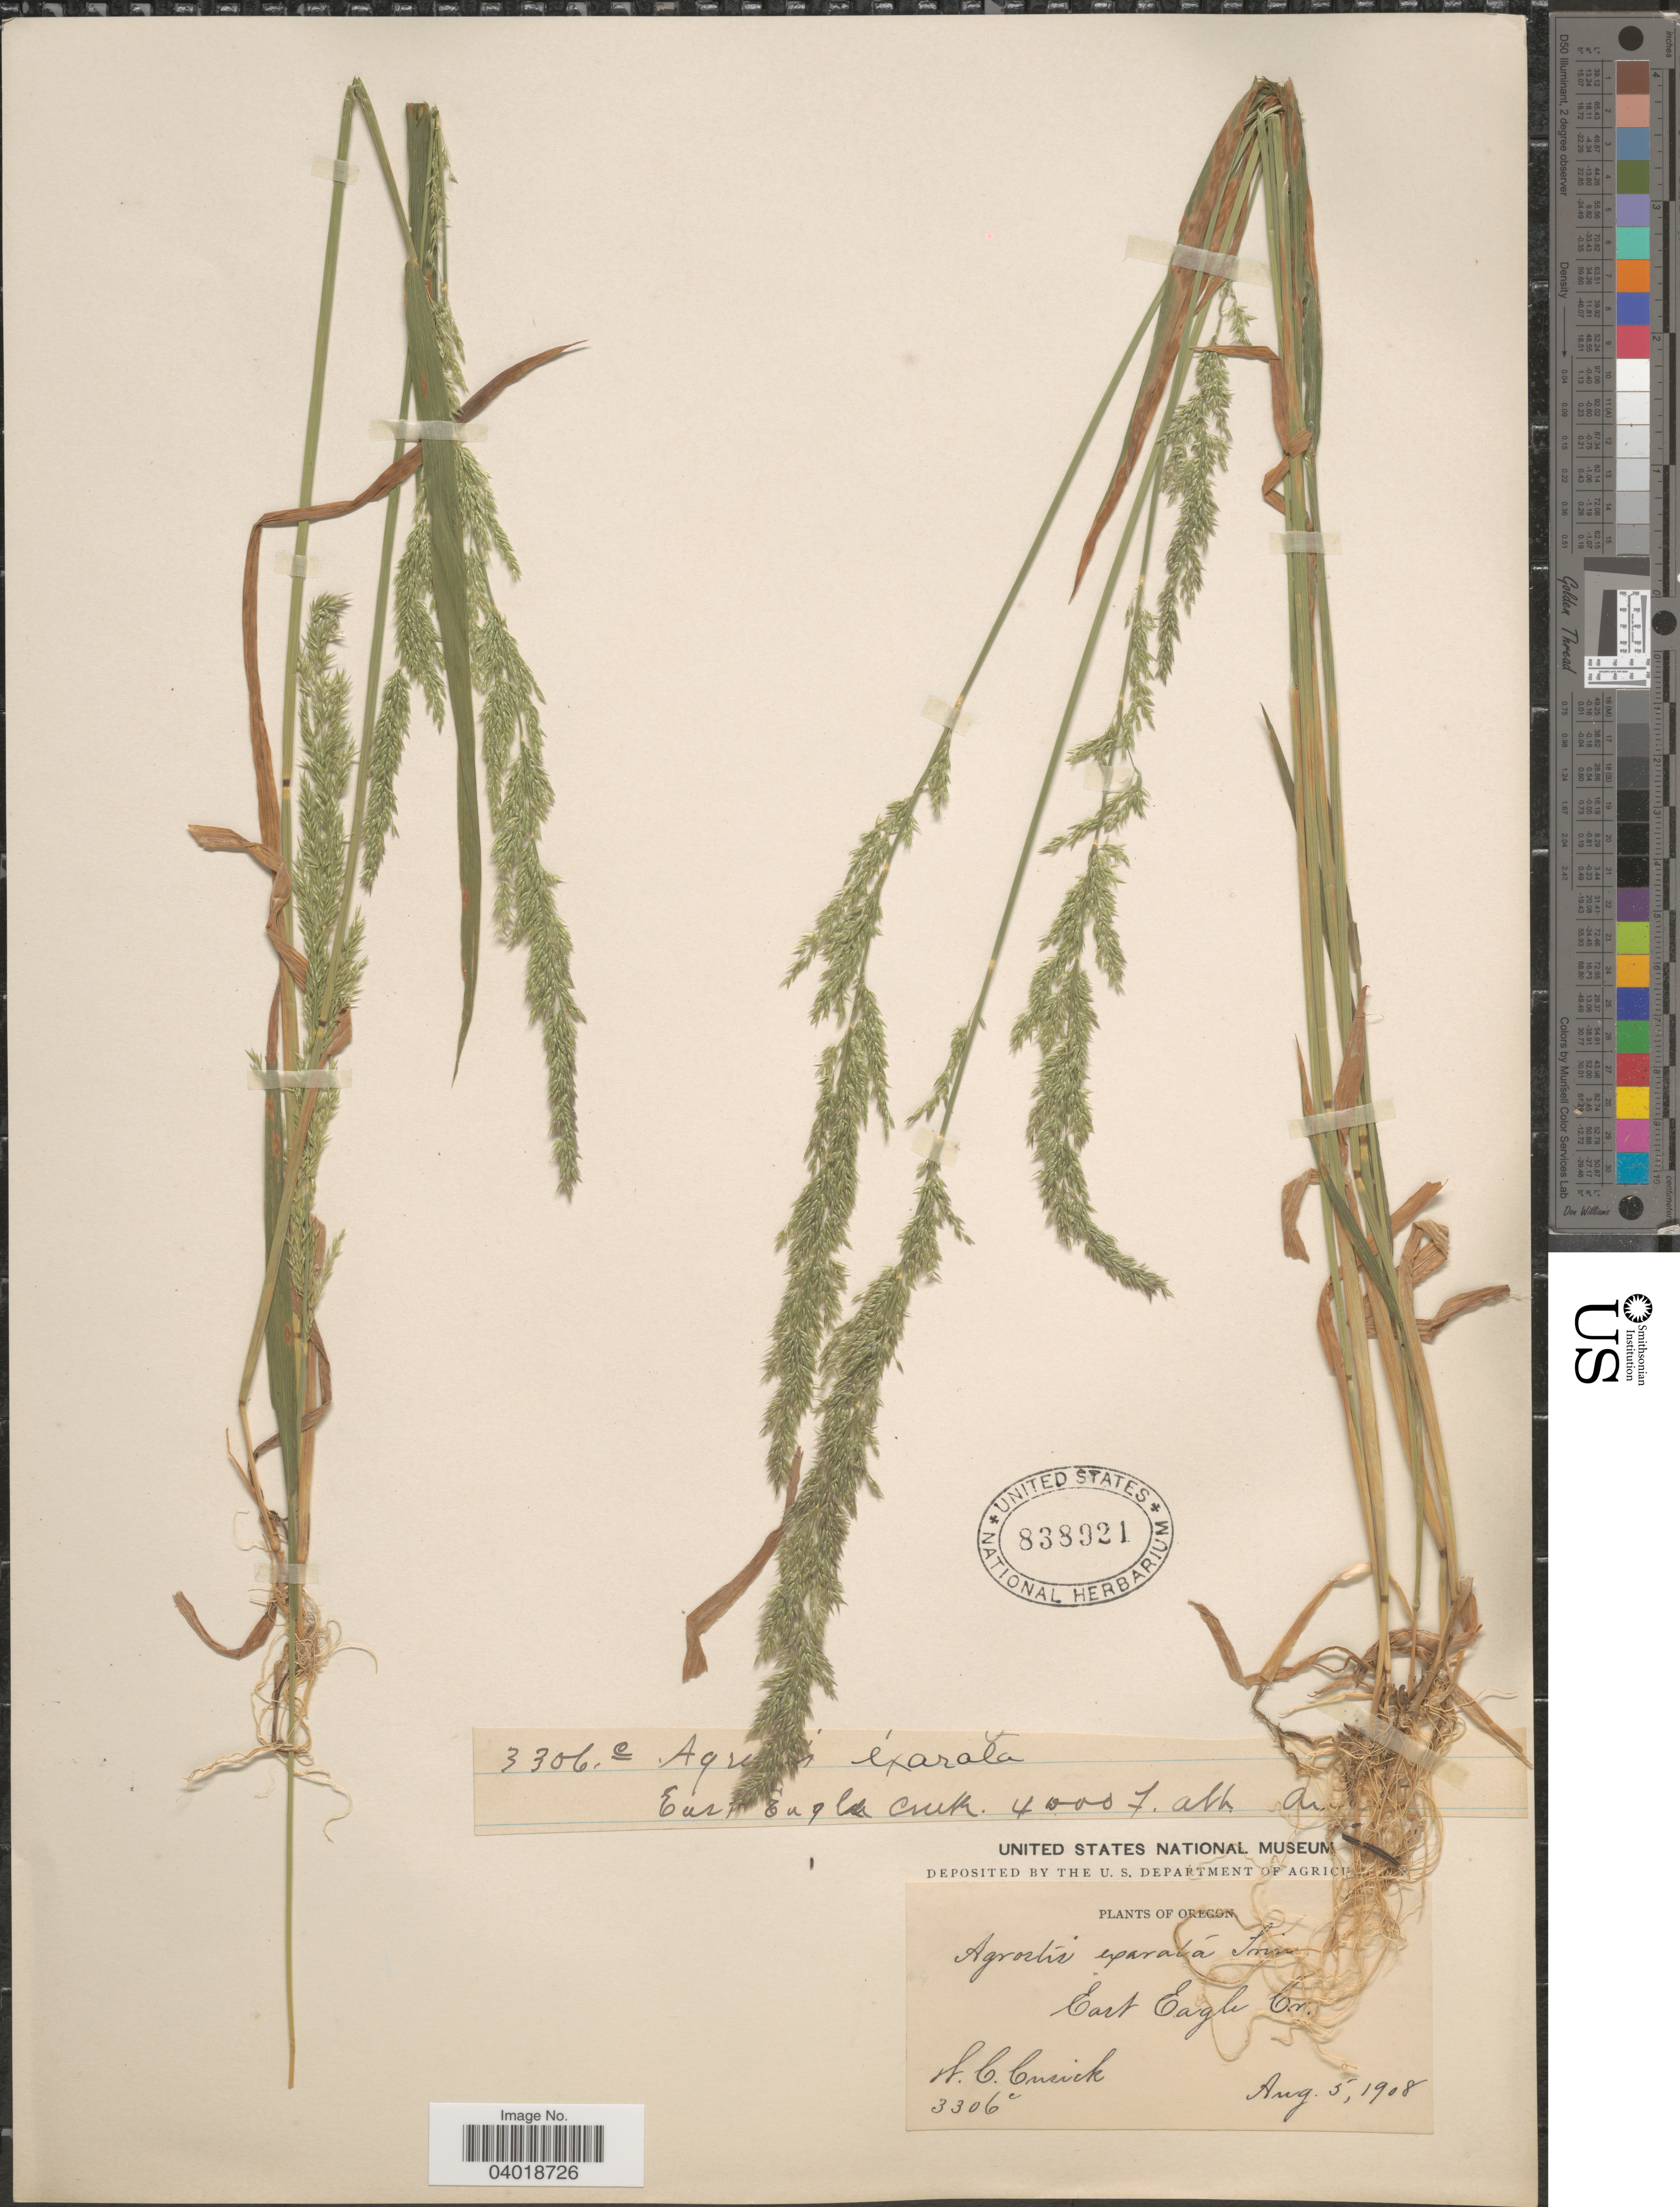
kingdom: Plantae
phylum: Tracheophyta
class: Liliopsida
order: Poales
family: Poaceae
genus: Agrostis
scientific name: Agrostis exarata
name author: Trin.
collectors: W. C. Cusick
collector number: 3306c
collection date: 1908-08-05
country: United States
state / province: Oregon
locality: East Eagle Cr.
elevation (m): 1219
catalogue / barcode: US 838921